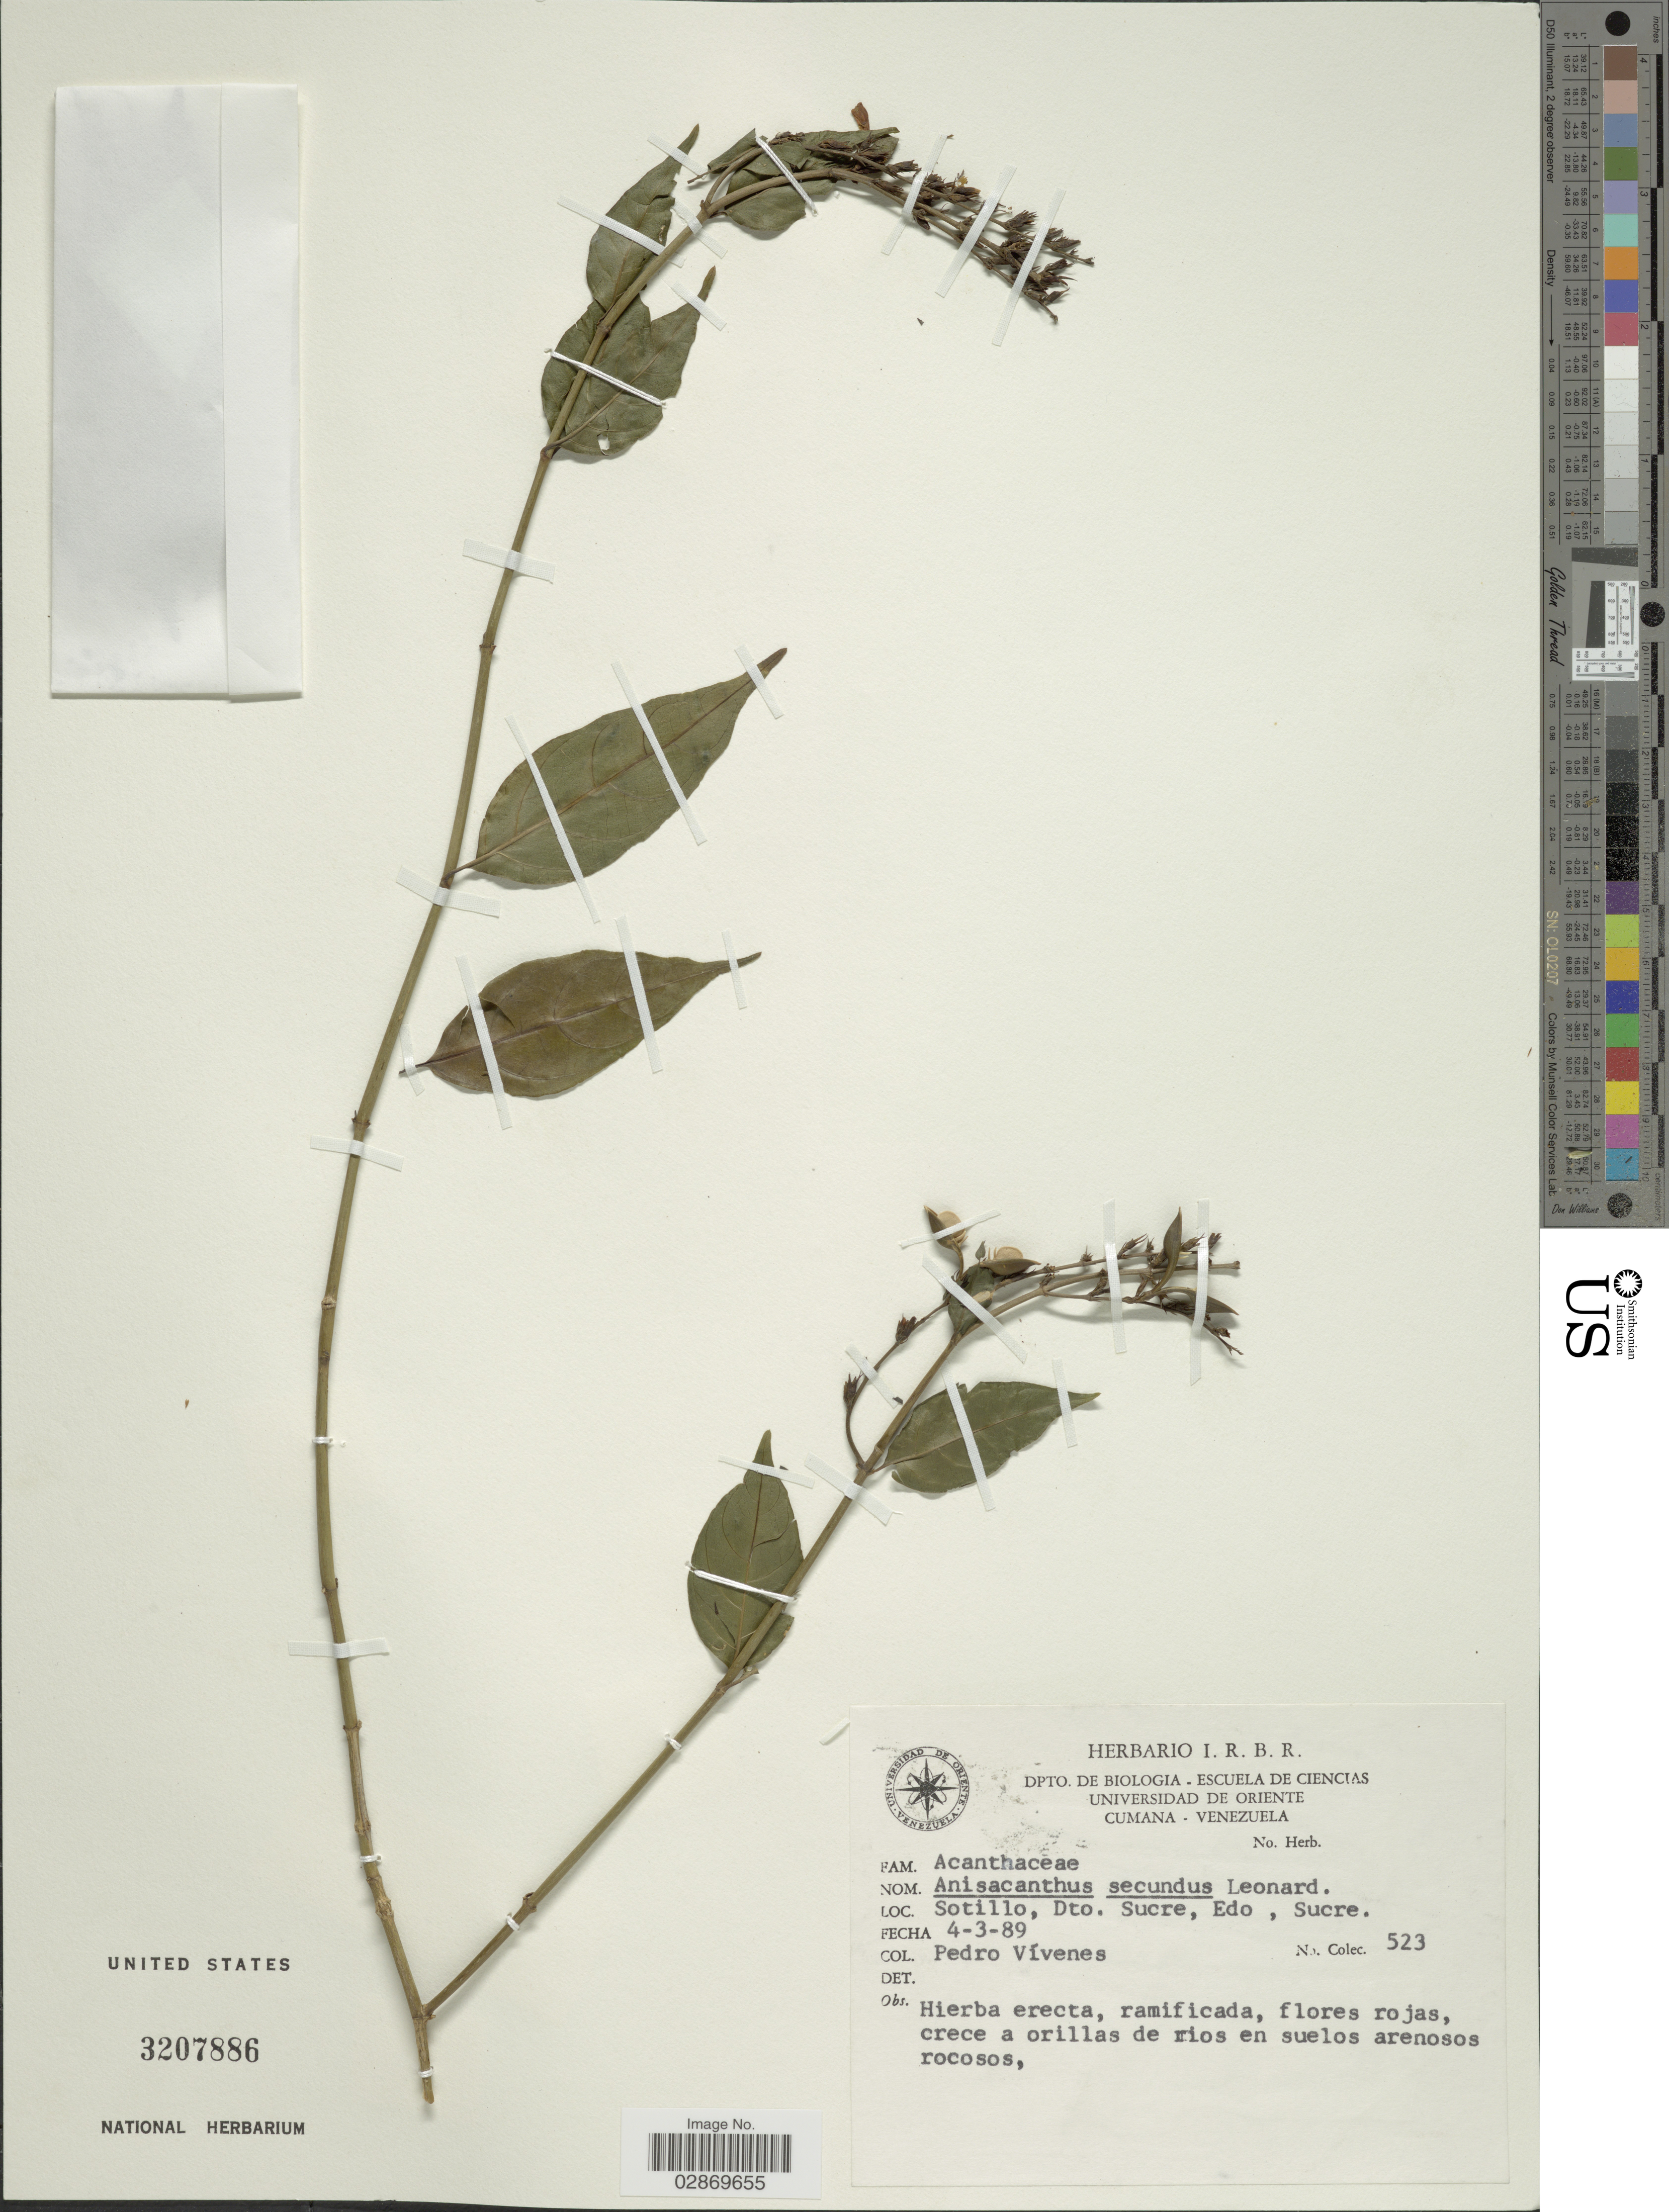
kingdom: Plantae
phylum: Tracheophyta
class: Magnoliopsida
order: Lamiales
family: Acanthaceae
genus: Anisacanthus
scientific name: Anisacanthus secundus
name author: Leonard in A.C. Sm.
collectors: P. Vivenes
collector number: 523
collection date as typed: Transcribed d/m/y: 4/3/89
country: Venezuela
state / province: Sucre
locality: Sotillo, Dto. Sucre.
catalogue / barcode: US 3207886